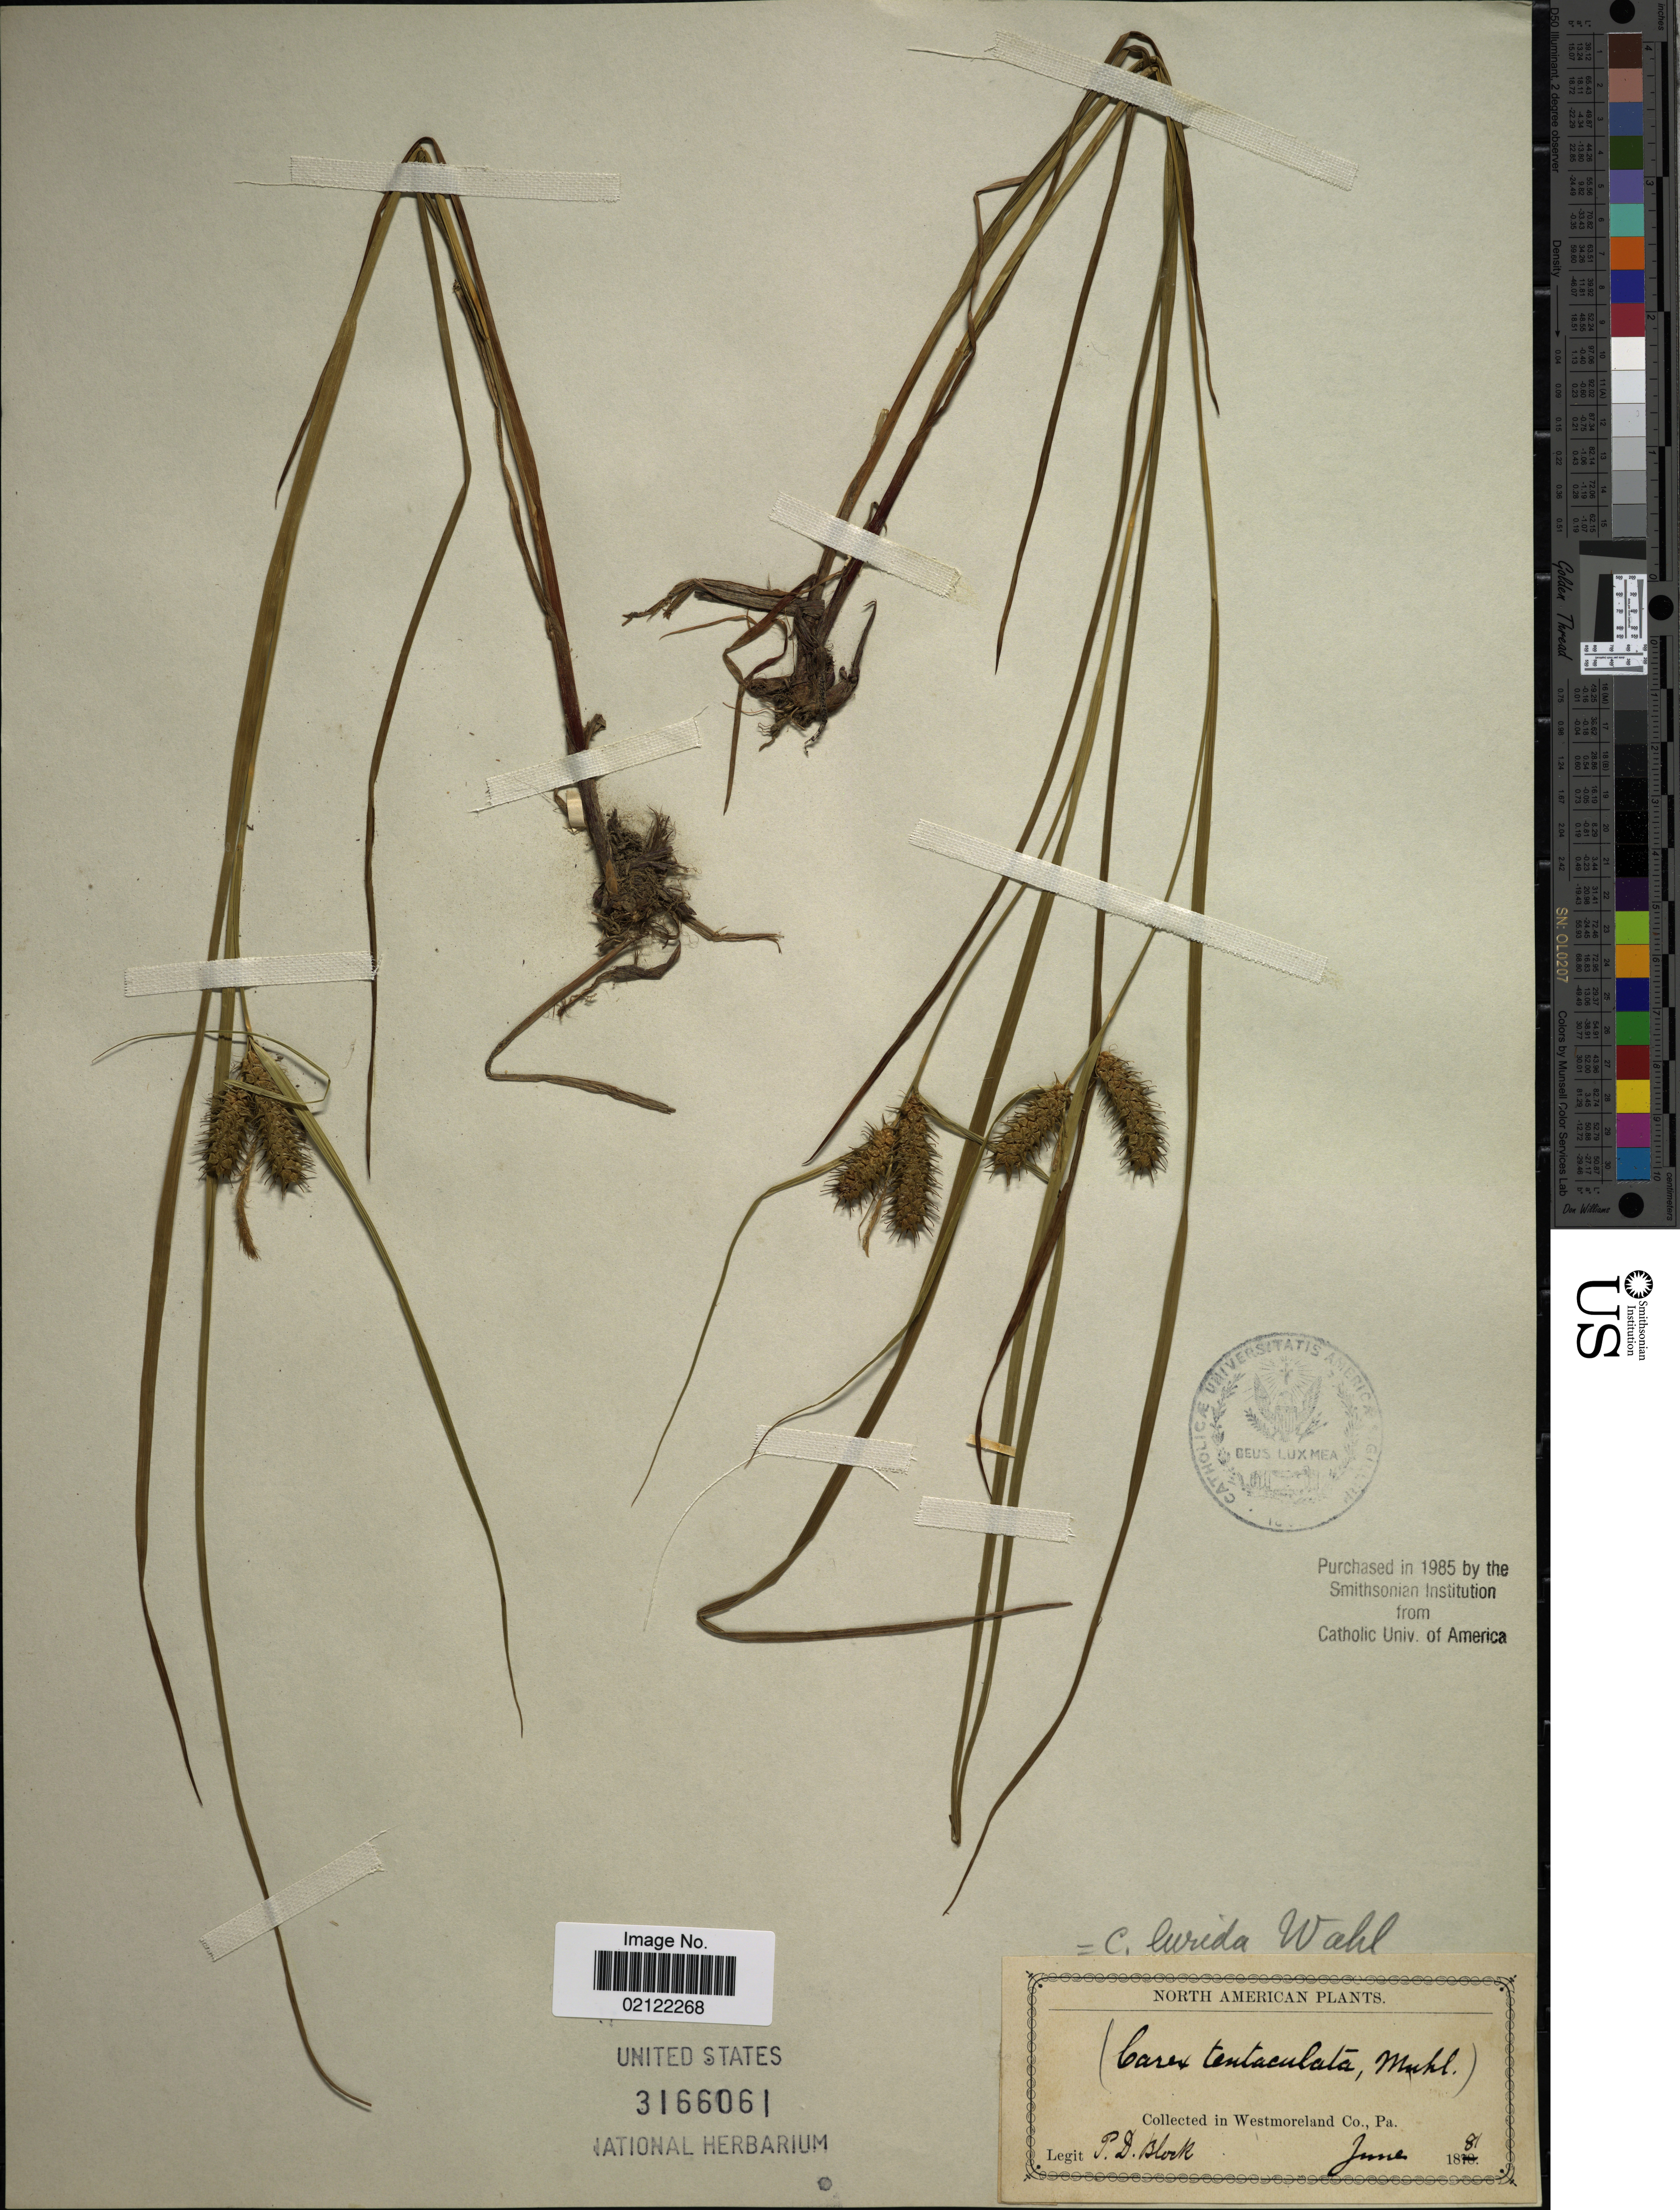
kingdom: Plantae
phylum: Tracheophyta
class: Liliopsida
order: Poales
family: Cyperaceae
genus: Carex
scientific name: Carex lurida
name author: Wahlenb.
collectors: P. De Block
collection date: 1881-06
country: United States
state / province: Pennsylvania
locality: Collected in Westmoreland Co., Pa.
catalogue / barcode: US 3166061